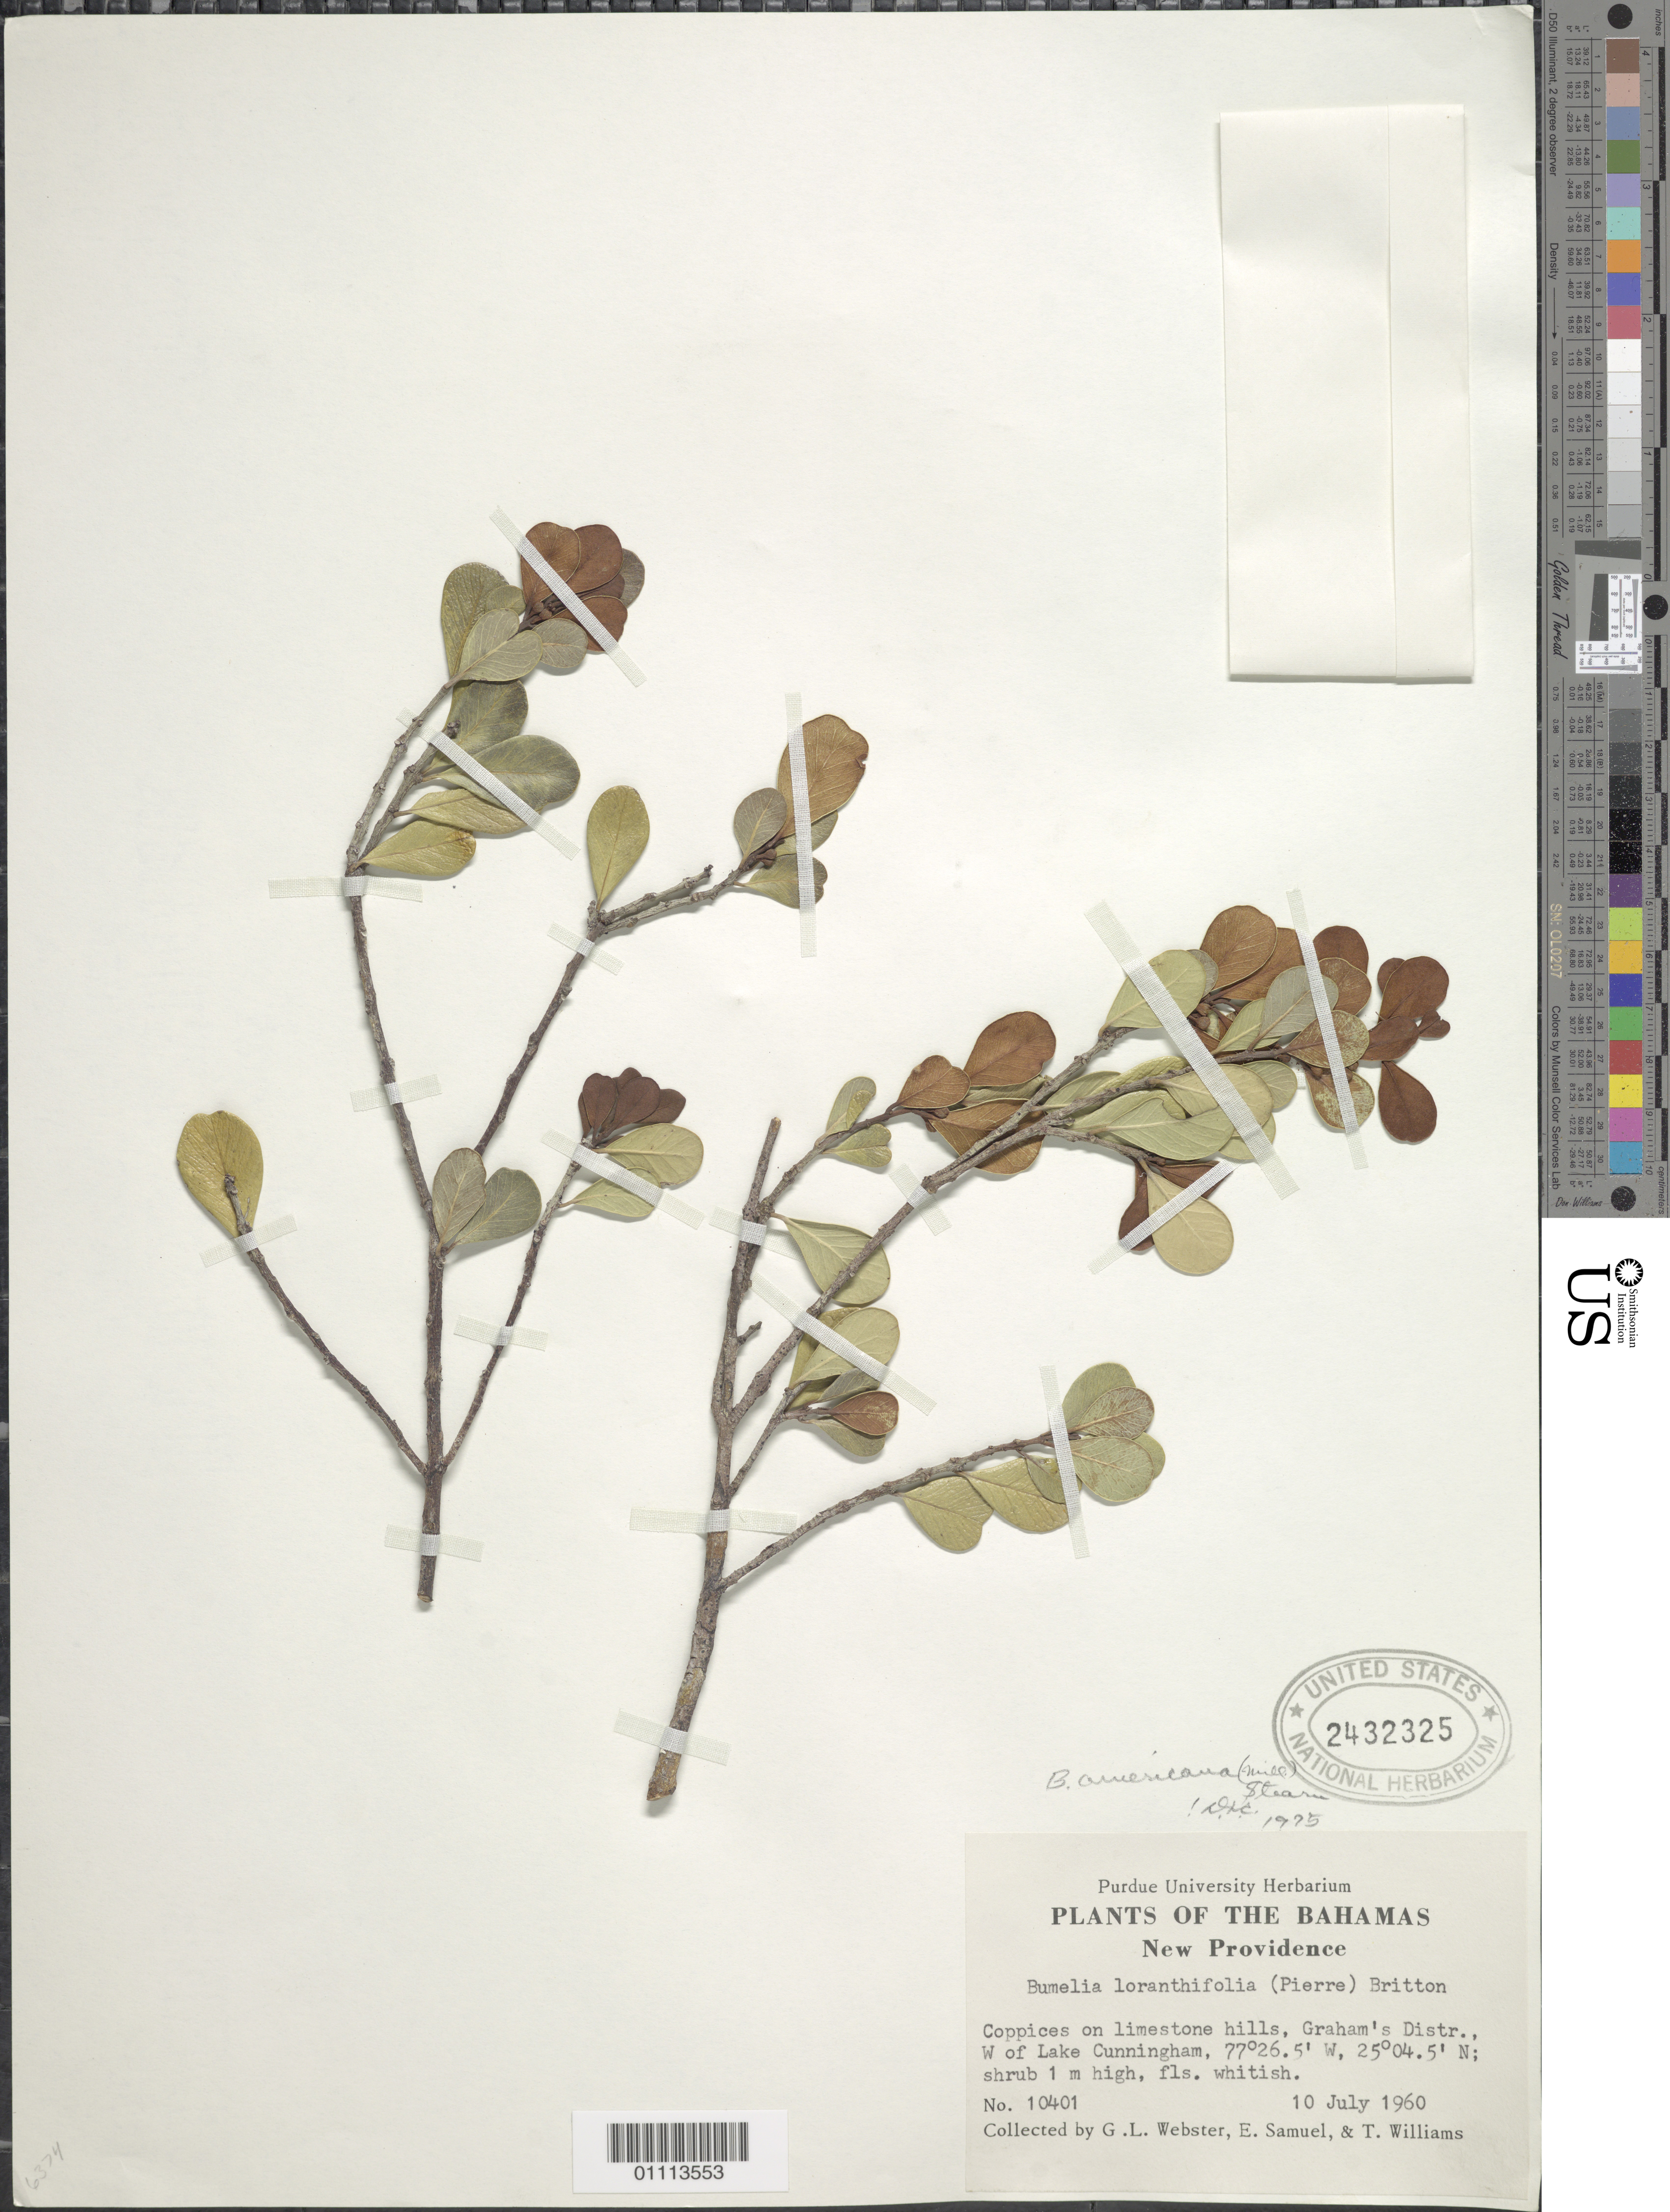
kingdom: Plantae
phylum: Tracheophyta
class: Magnoliopsida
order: Ericales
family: Sapotaceae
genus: Sideroxylon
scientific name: Sideroxylon americanum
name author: (Mill.) T.D. Penn.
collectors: G. L. Webster, E. Samuel & T. Williams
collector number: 10401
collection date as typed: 10 Jul 1960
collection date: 1960-07-10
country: Bahamas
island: New Providence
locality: Graham's District, W of Lake Cunningham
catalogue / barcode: US 2432325